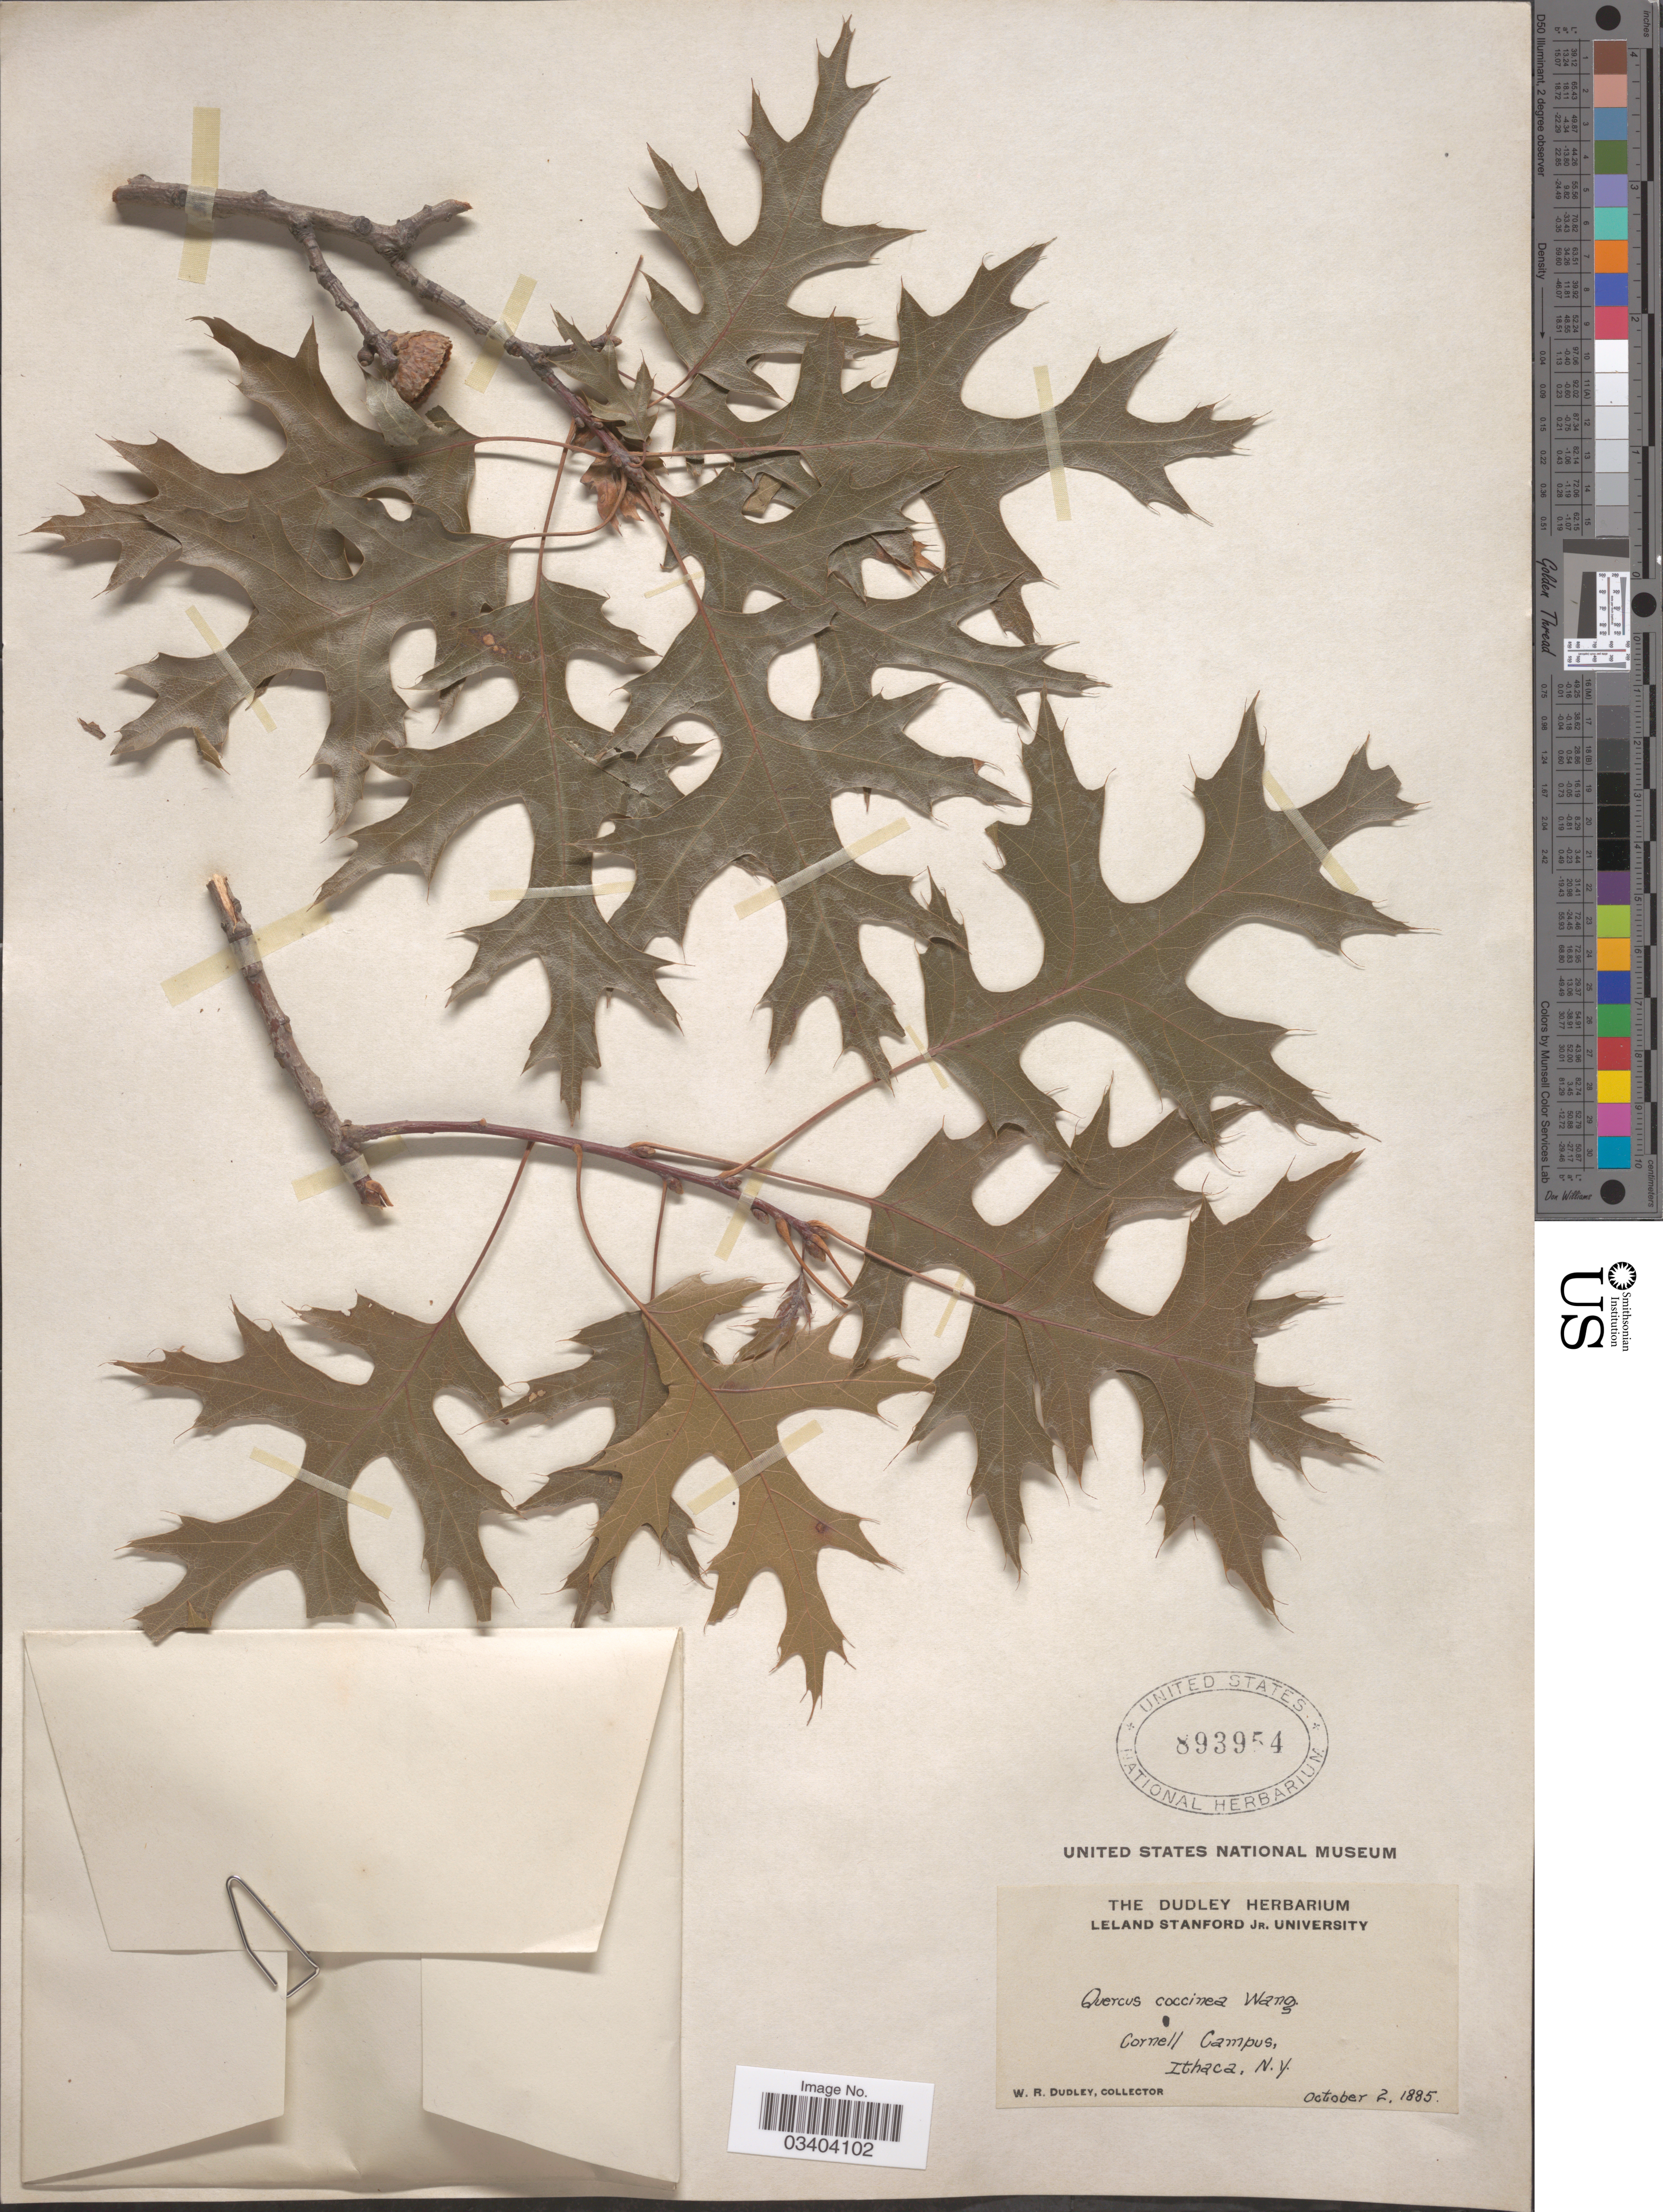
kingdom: Plantae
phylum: Tracheophyta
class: Magnoliopsida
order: Fagales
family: Fagaceae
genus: Quercus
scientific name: Quercus coccinea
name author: Münchh.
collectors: W. Dudley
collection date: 1885-10-02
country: United States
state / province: New York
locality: Cornell Campus, Ithaca.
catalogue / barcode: US 893954